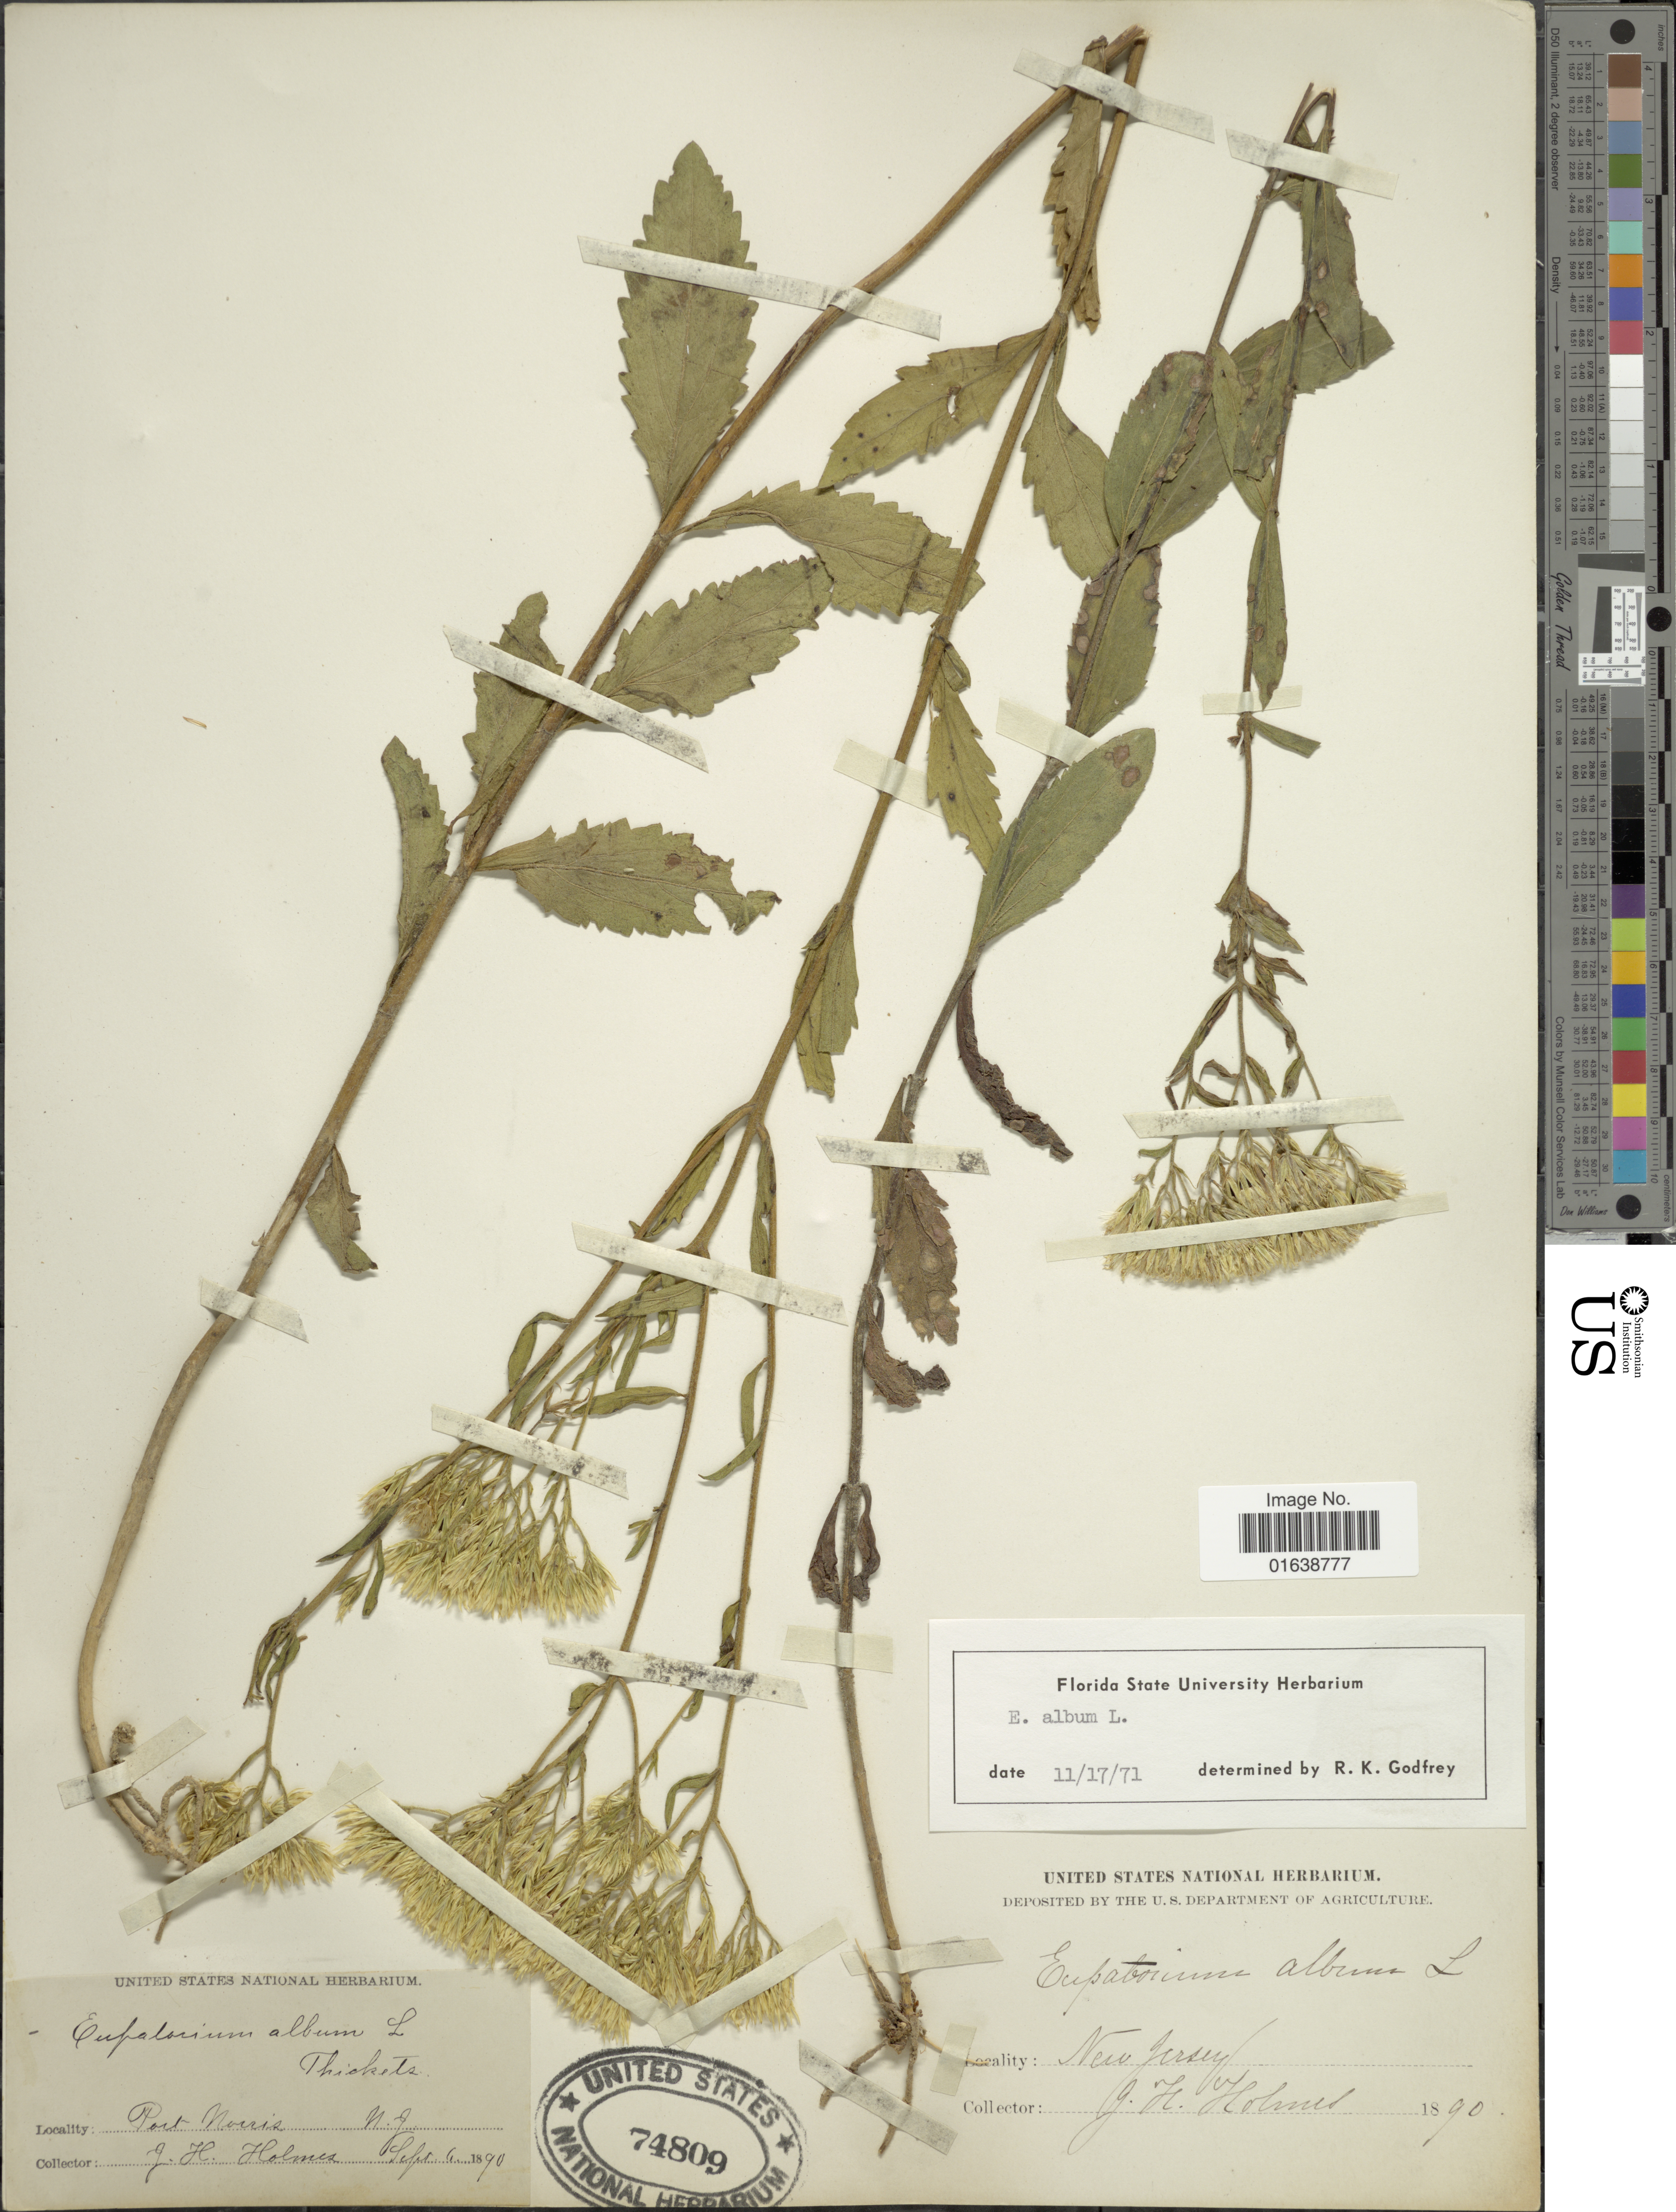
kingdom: Plantae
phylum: Tracheophyta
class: Magnoliopsida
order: Asterales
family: Asteraceae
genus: Eupatorium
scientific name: Eupatorium album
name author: L.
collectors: J. Holmes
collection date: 1890-09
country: United States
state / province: New Jersey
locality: Port Norris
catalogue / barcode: US 74809